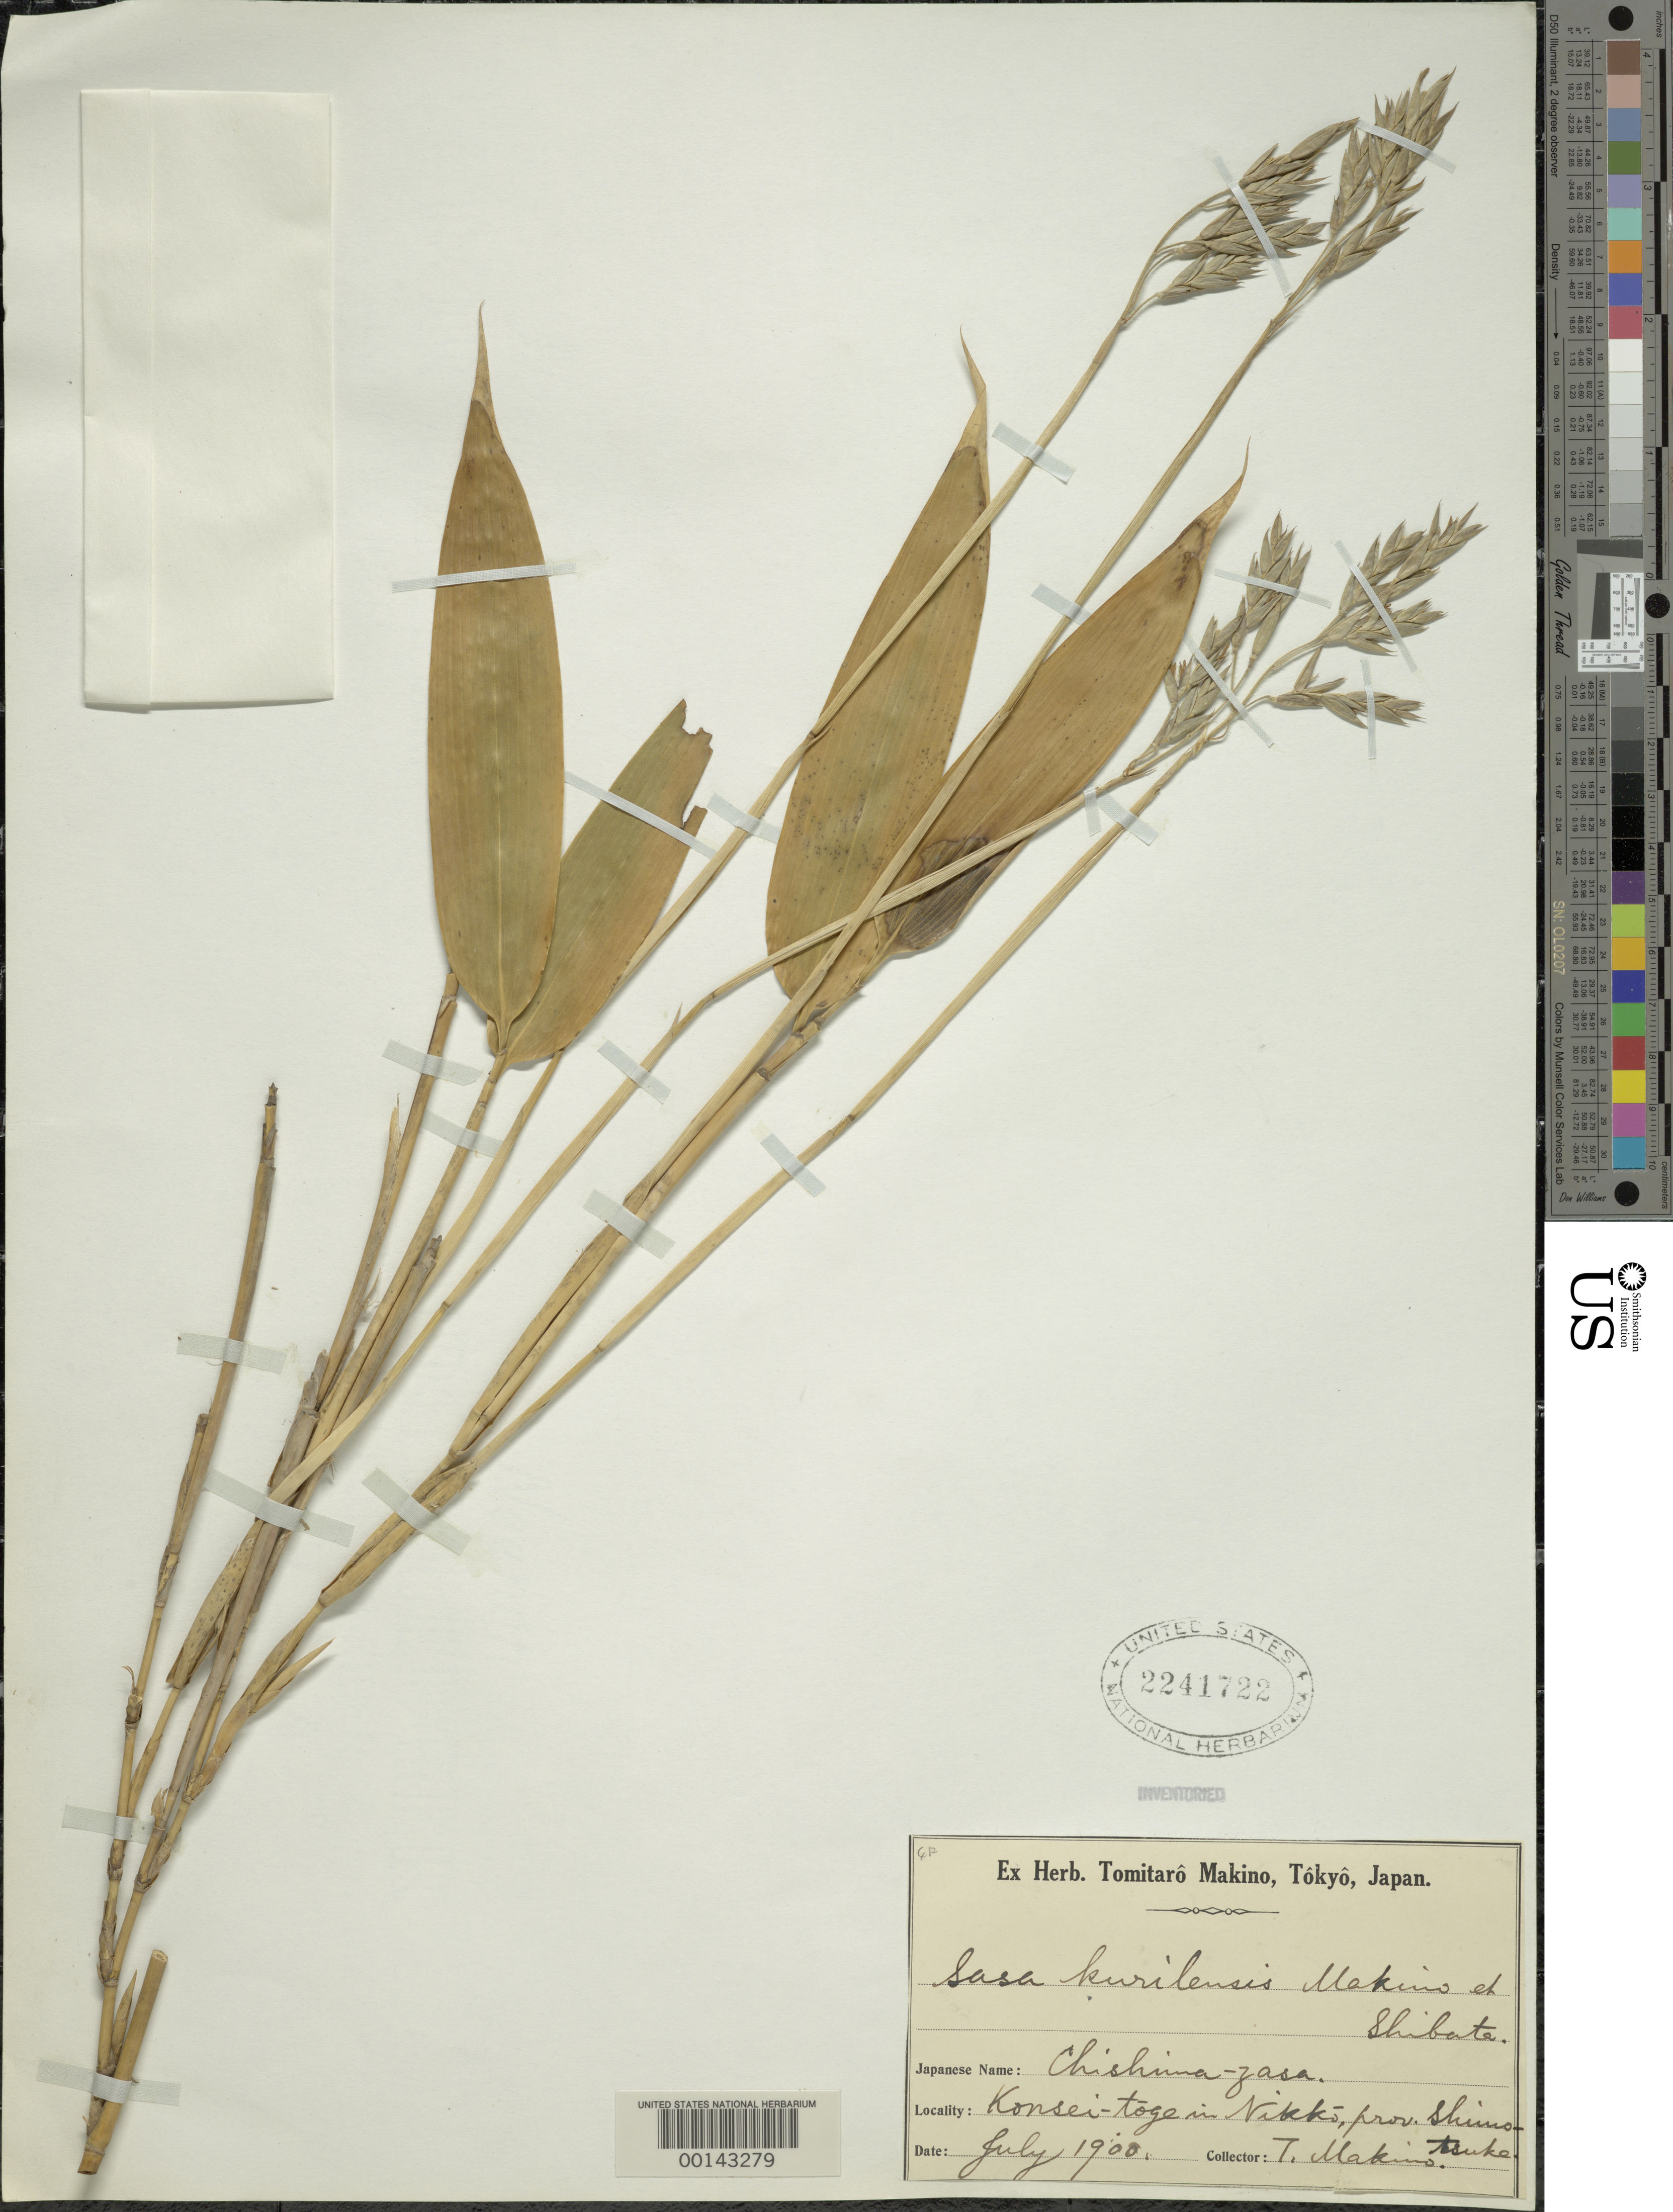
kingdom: Plantae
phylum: Tracheophyta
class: Liliopsida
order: Poales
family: Poaceae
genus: Sasa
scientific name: Sasa kurilensis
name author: (Rupr.) Makino & Shibata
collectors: T. Makino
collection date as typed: Jul 1900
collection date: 1900-07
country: Japan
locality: Shimotsuke, nikko, konsei-toge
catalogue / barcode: US 2241722